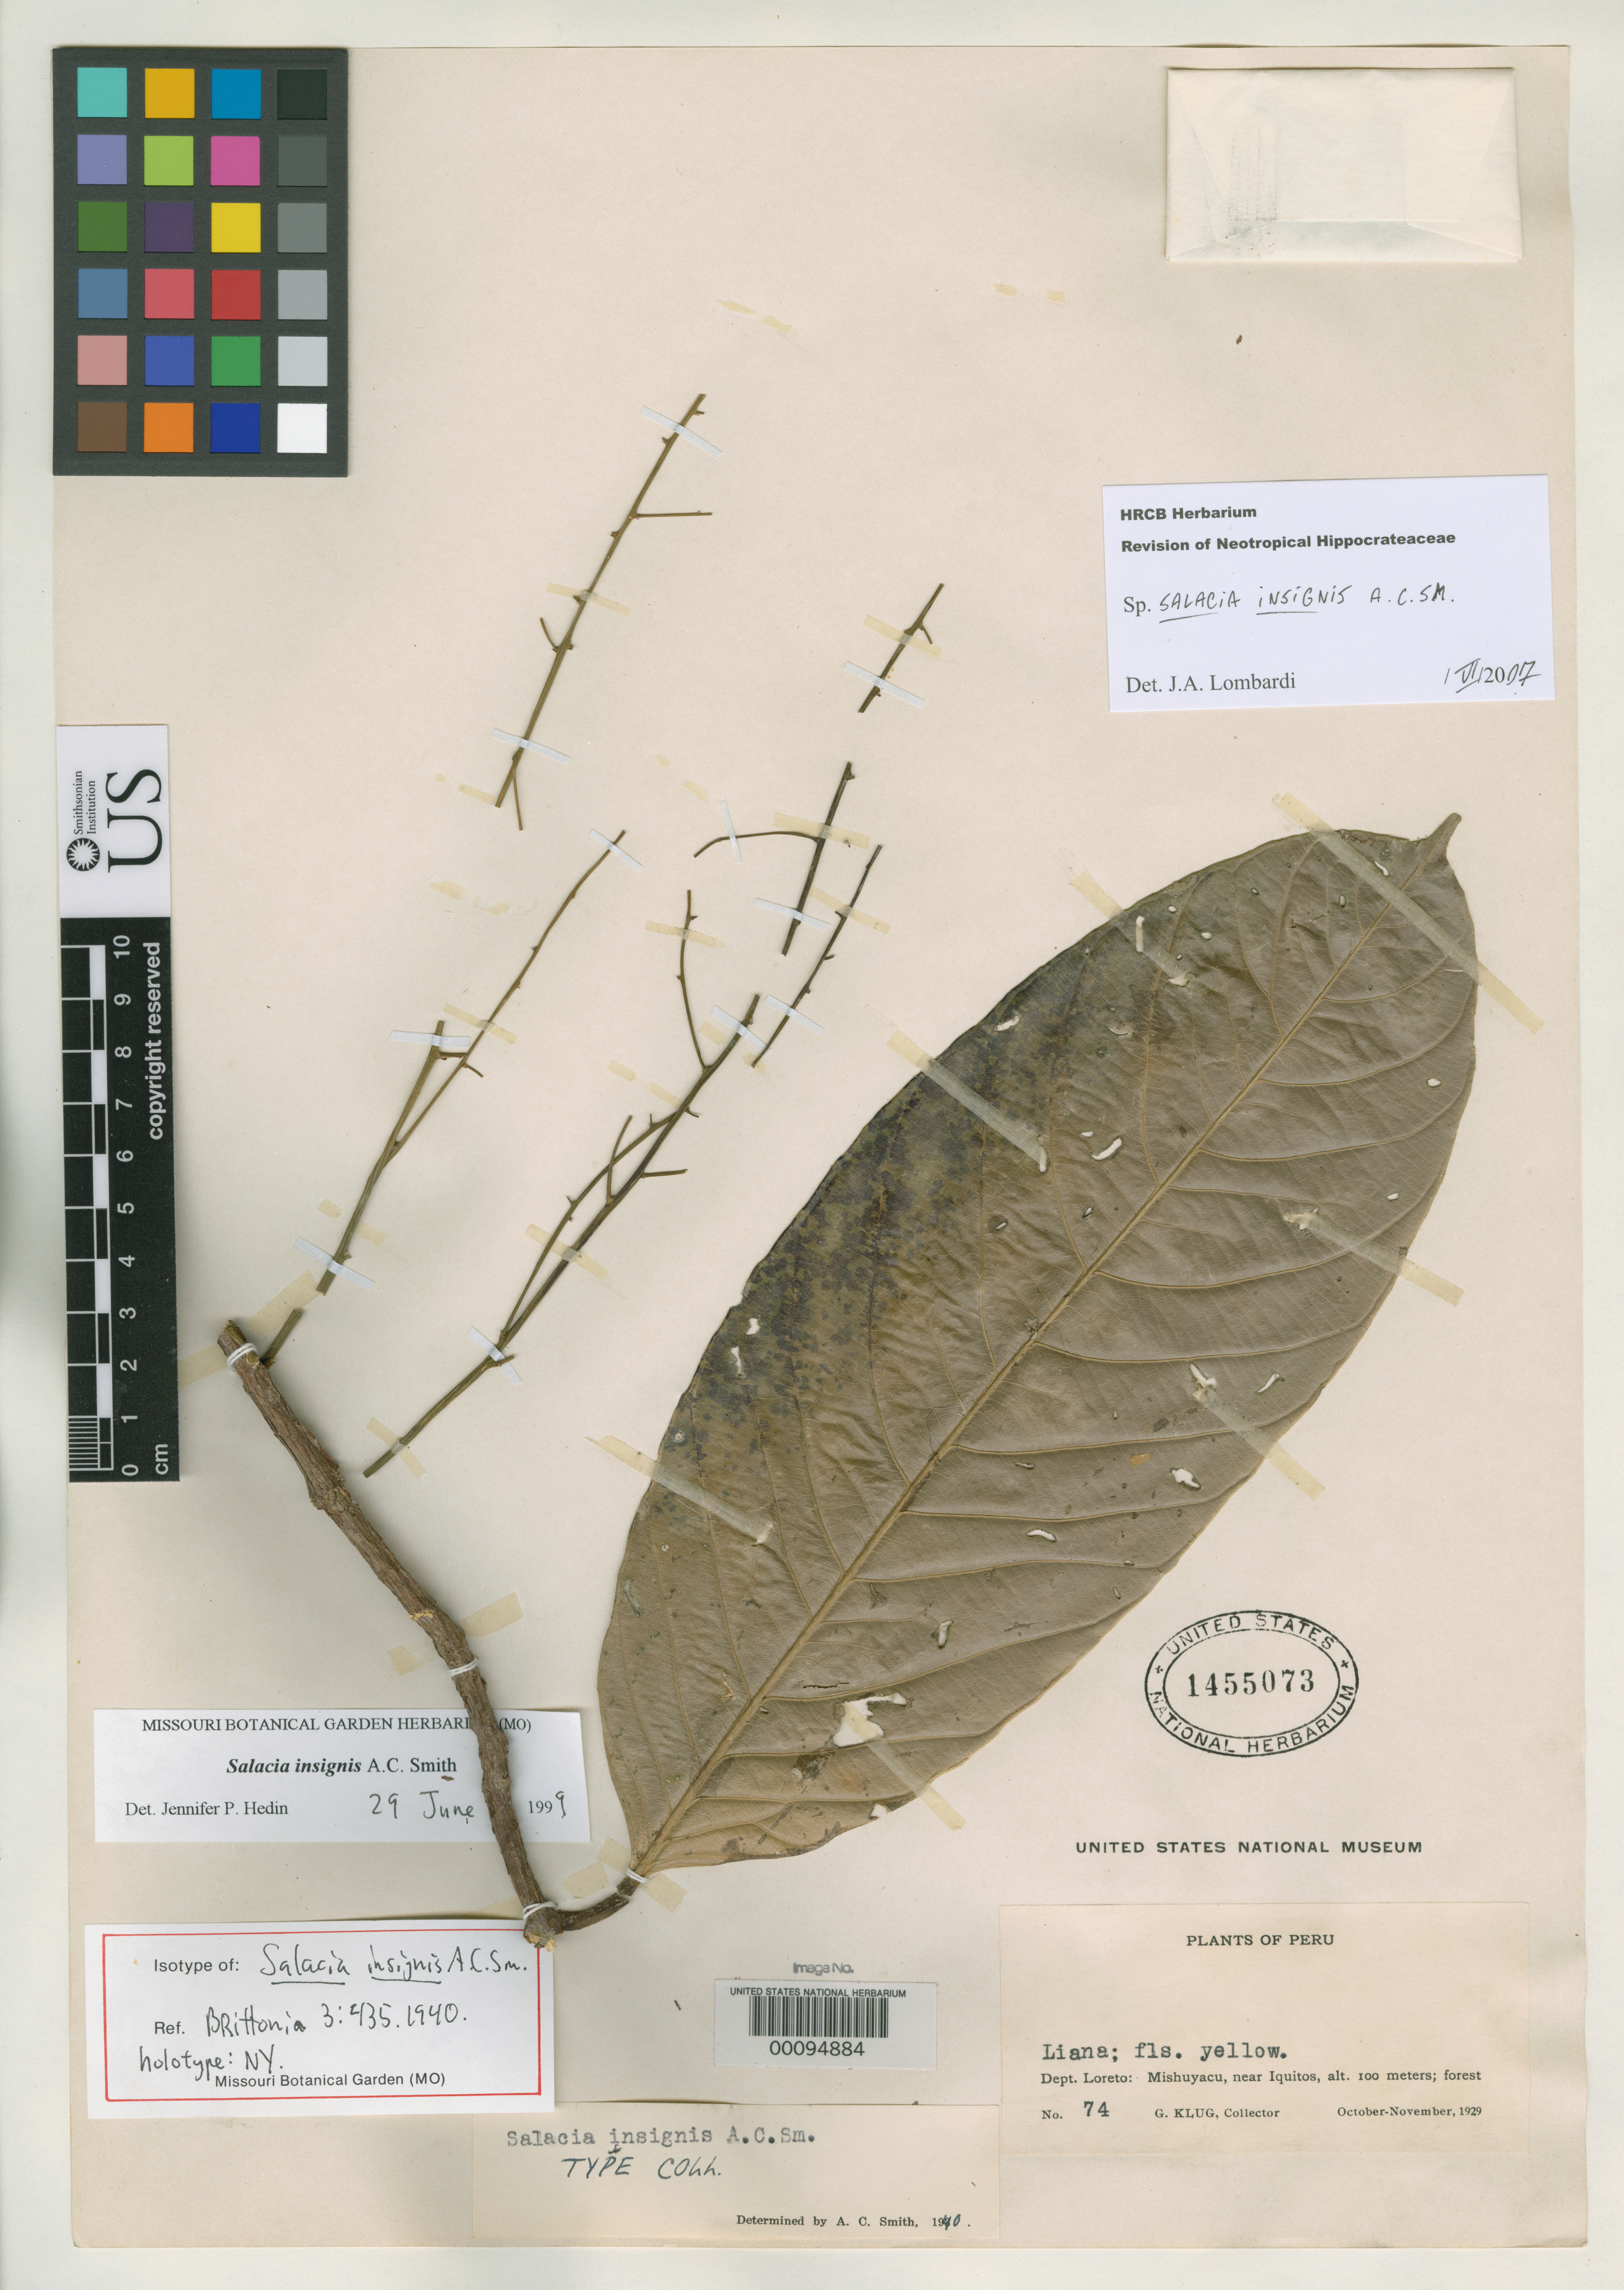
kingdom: Plantae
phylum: Tracheophyta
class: Magnoliopsida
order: Celastrales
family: Celastraceae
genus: Salacia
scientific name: Salacia insignis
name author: A.C. Sm.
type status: Isotype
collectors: G. Klug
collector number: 74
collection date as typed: Oct 1929 to -- Nov 1929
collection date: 1929-10/1929-11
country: Peru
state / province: Loreto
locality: Mishuyacu, near Iquitos.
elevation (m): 100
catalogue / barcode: US 1455073